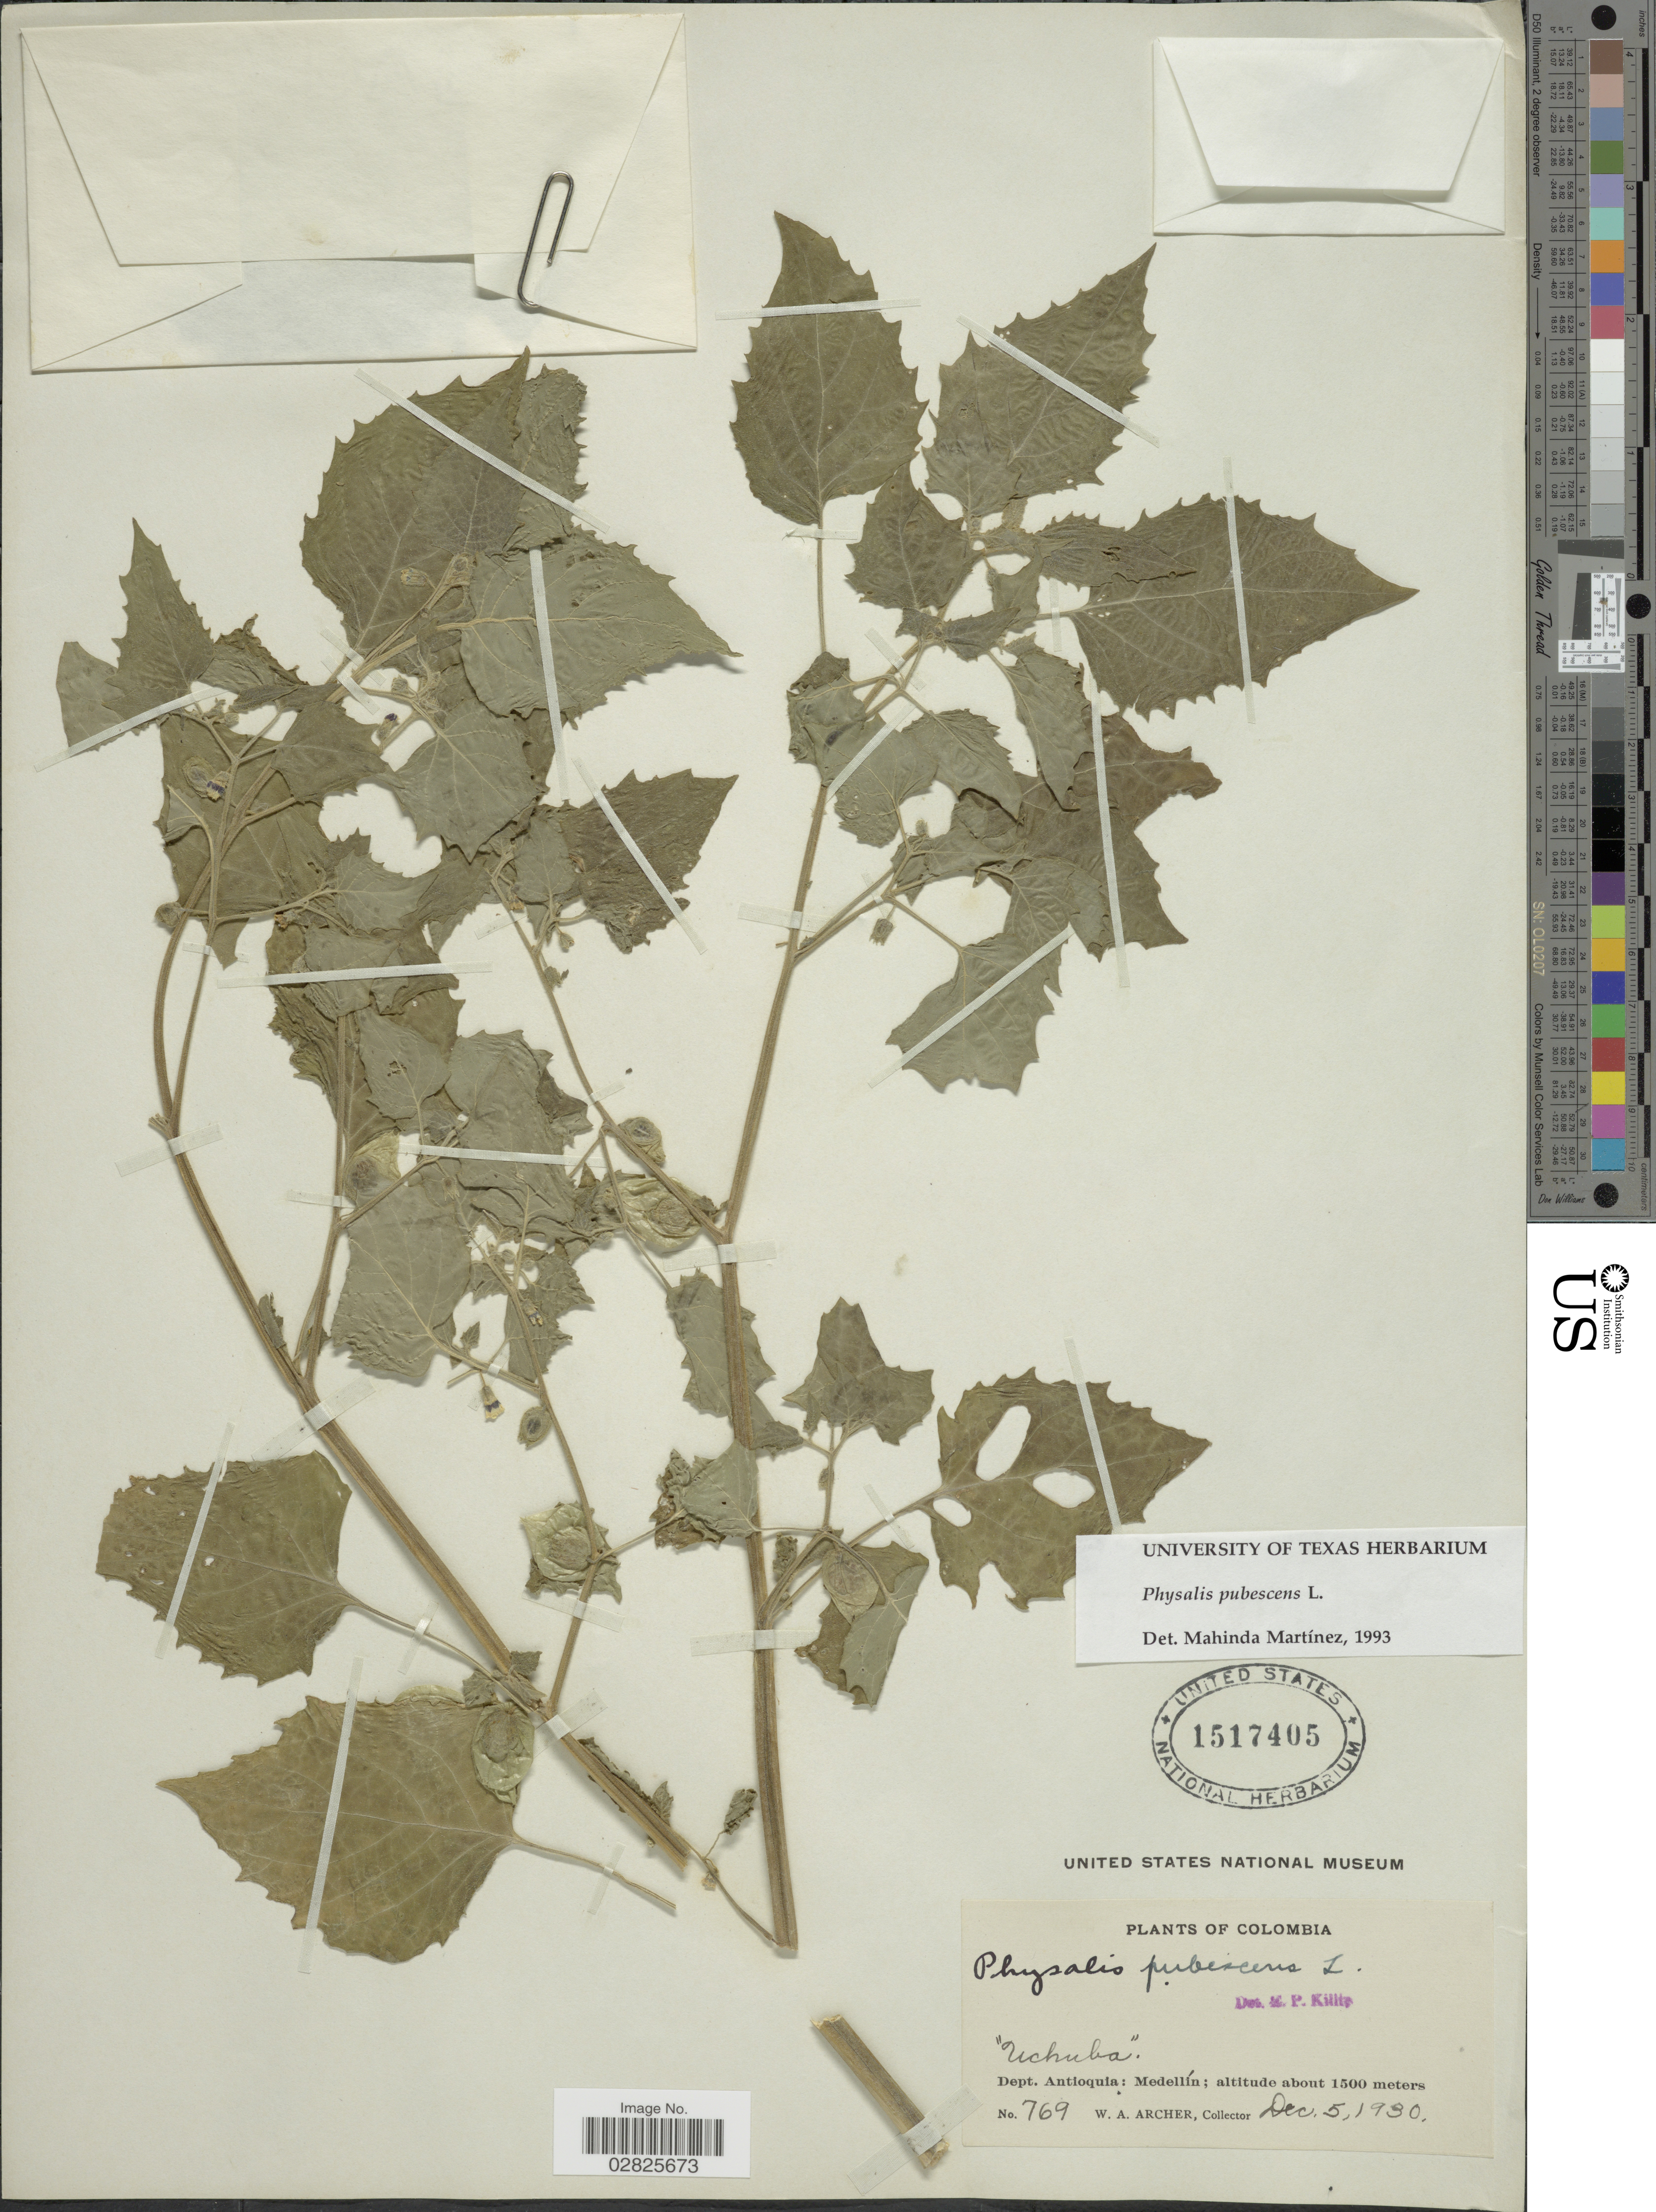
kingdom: Plantae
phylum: Tracheophyta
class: Magnoliopsida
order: Solanales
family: Solanaceae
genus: Physalis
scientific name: Physalis pubescens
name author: L.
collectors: W. A. Archer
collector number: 769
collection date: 1930-12-05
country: Colombia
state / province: Antioquia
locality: Dept. Antioquia: Medellín.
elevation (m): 1500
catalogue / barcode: US 1517405